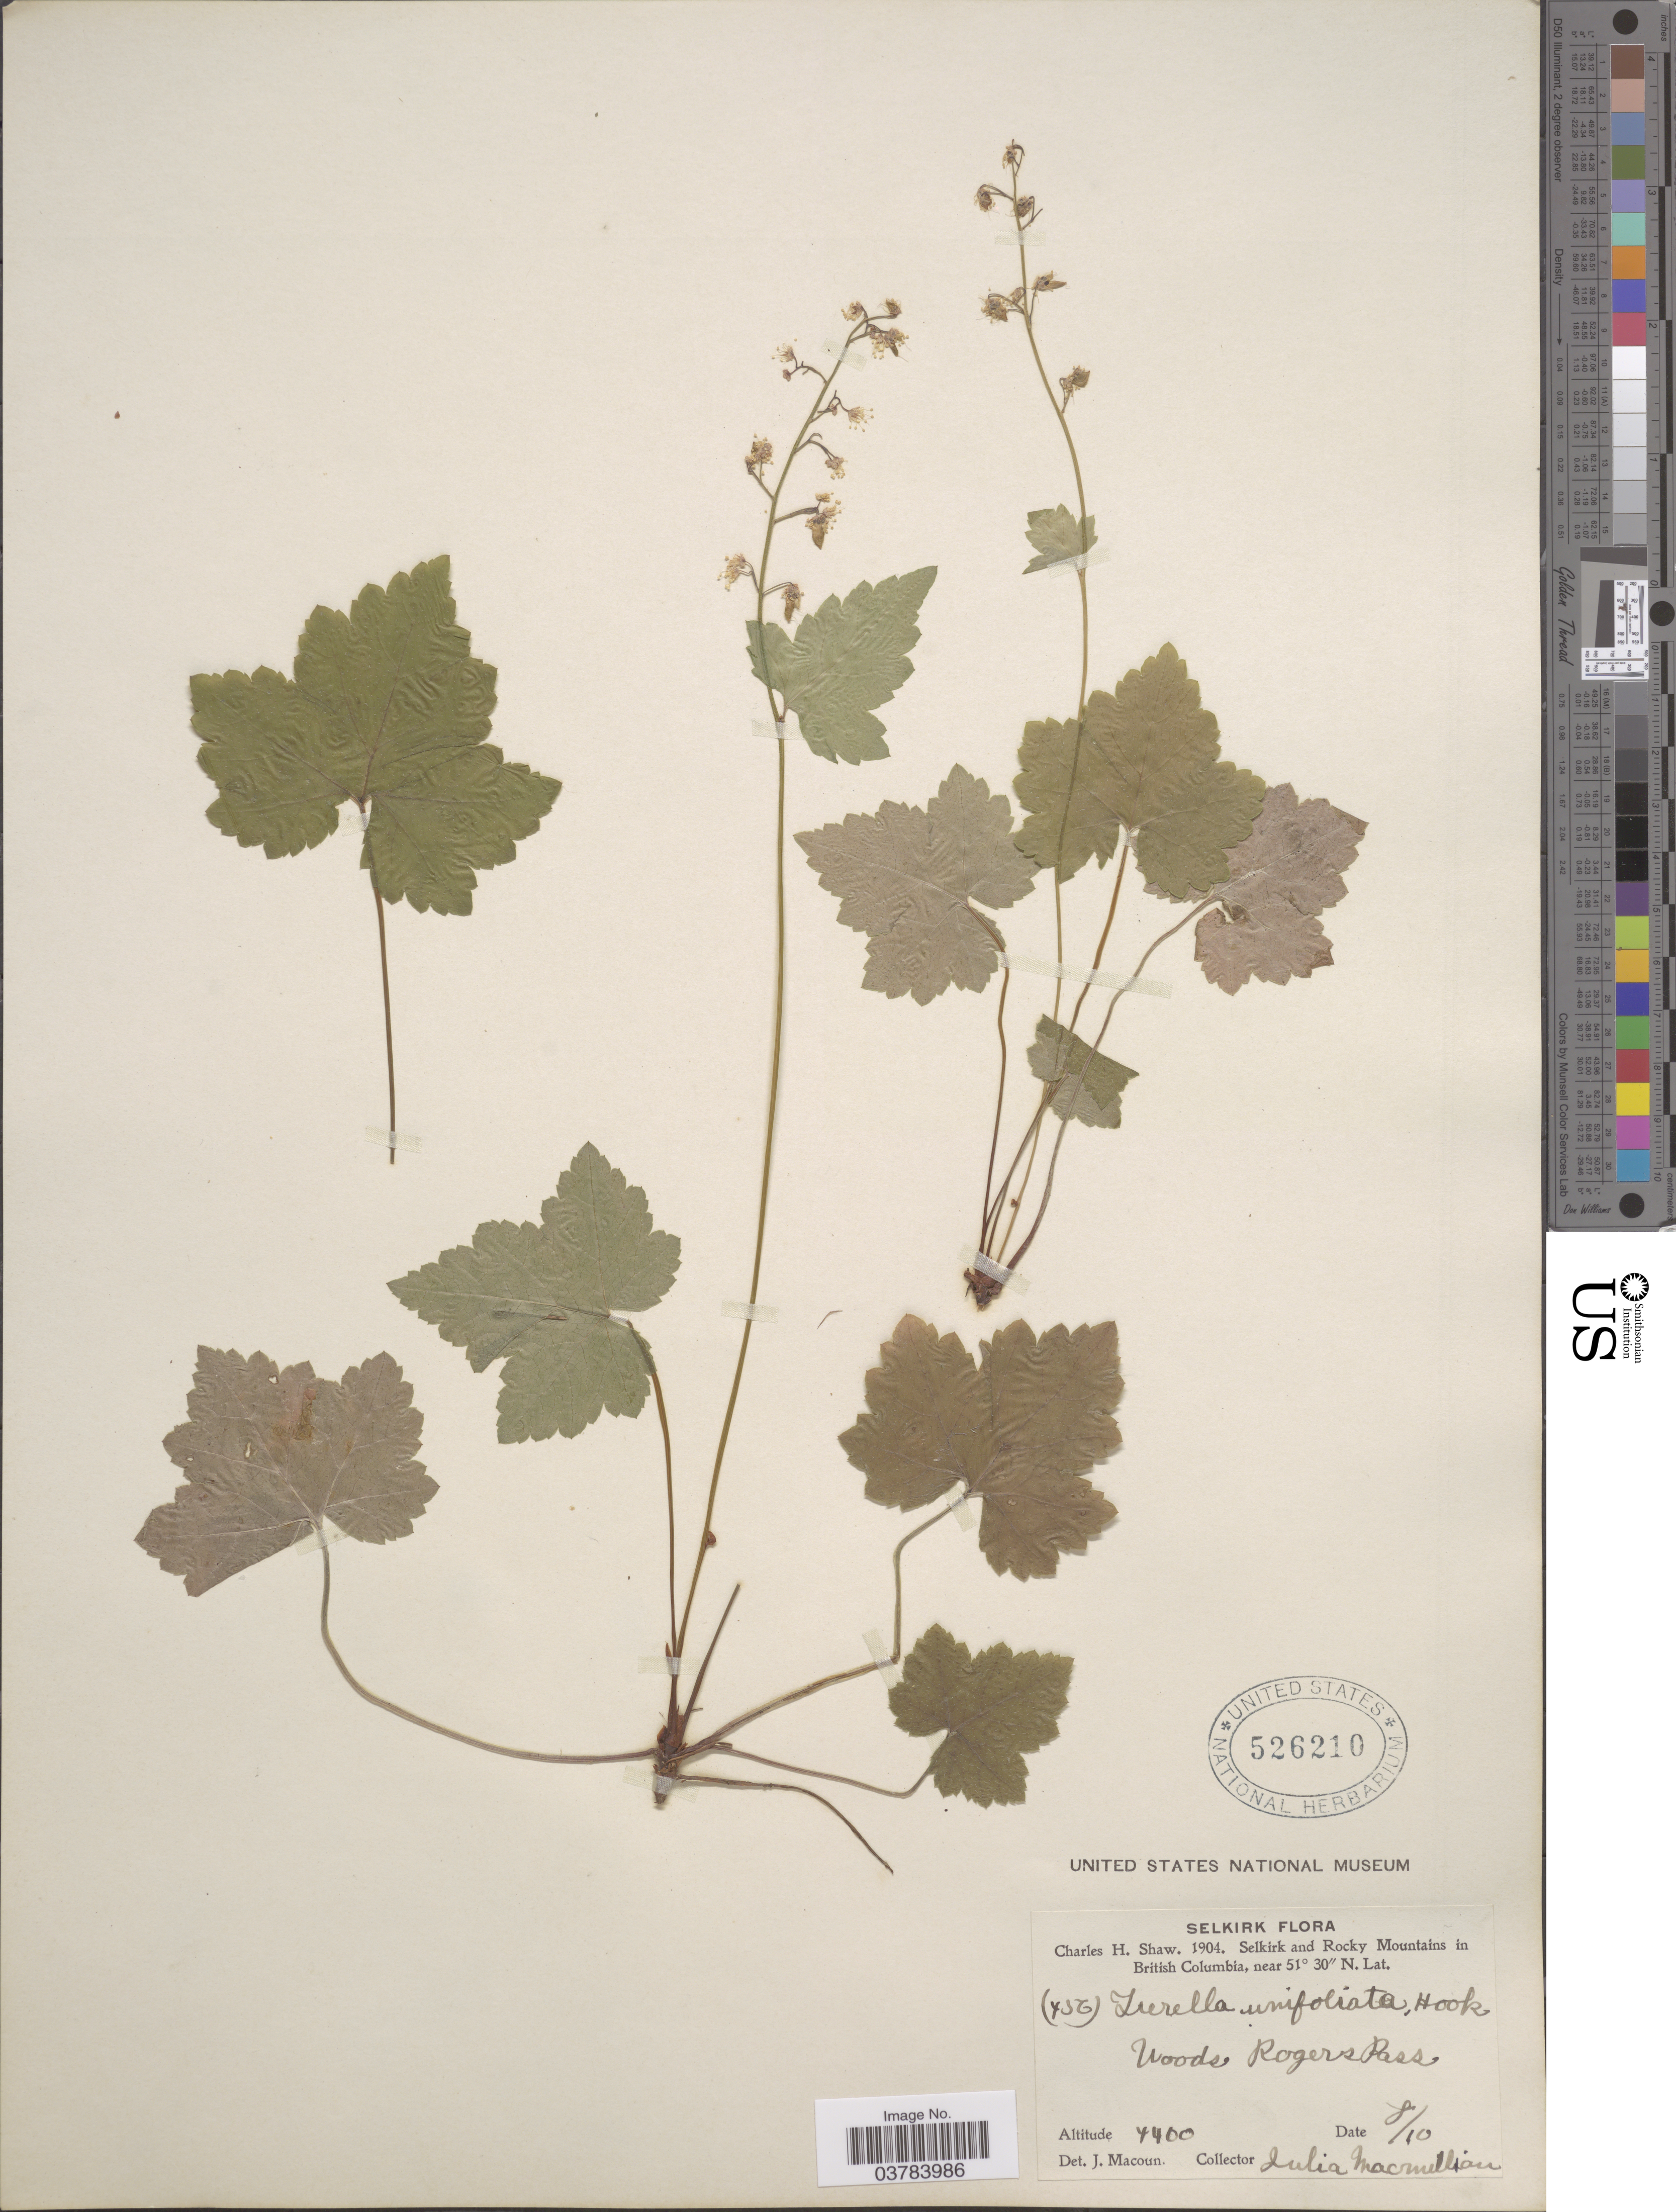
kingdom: Plantae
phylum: Tracheophyta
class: Magnoliopsida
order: Saxifragales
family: Saxifragaceae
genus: Tiarella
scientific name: Tiarella unifoliata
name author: Hook.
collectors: J. MacMillian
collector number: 456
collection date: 1904-10-08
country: Canada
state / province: British Columbia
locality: Selkirk. Selkirk and Rocky Mountains in British Columbia. Woods, Rogers Pass.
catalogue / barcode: US 526210